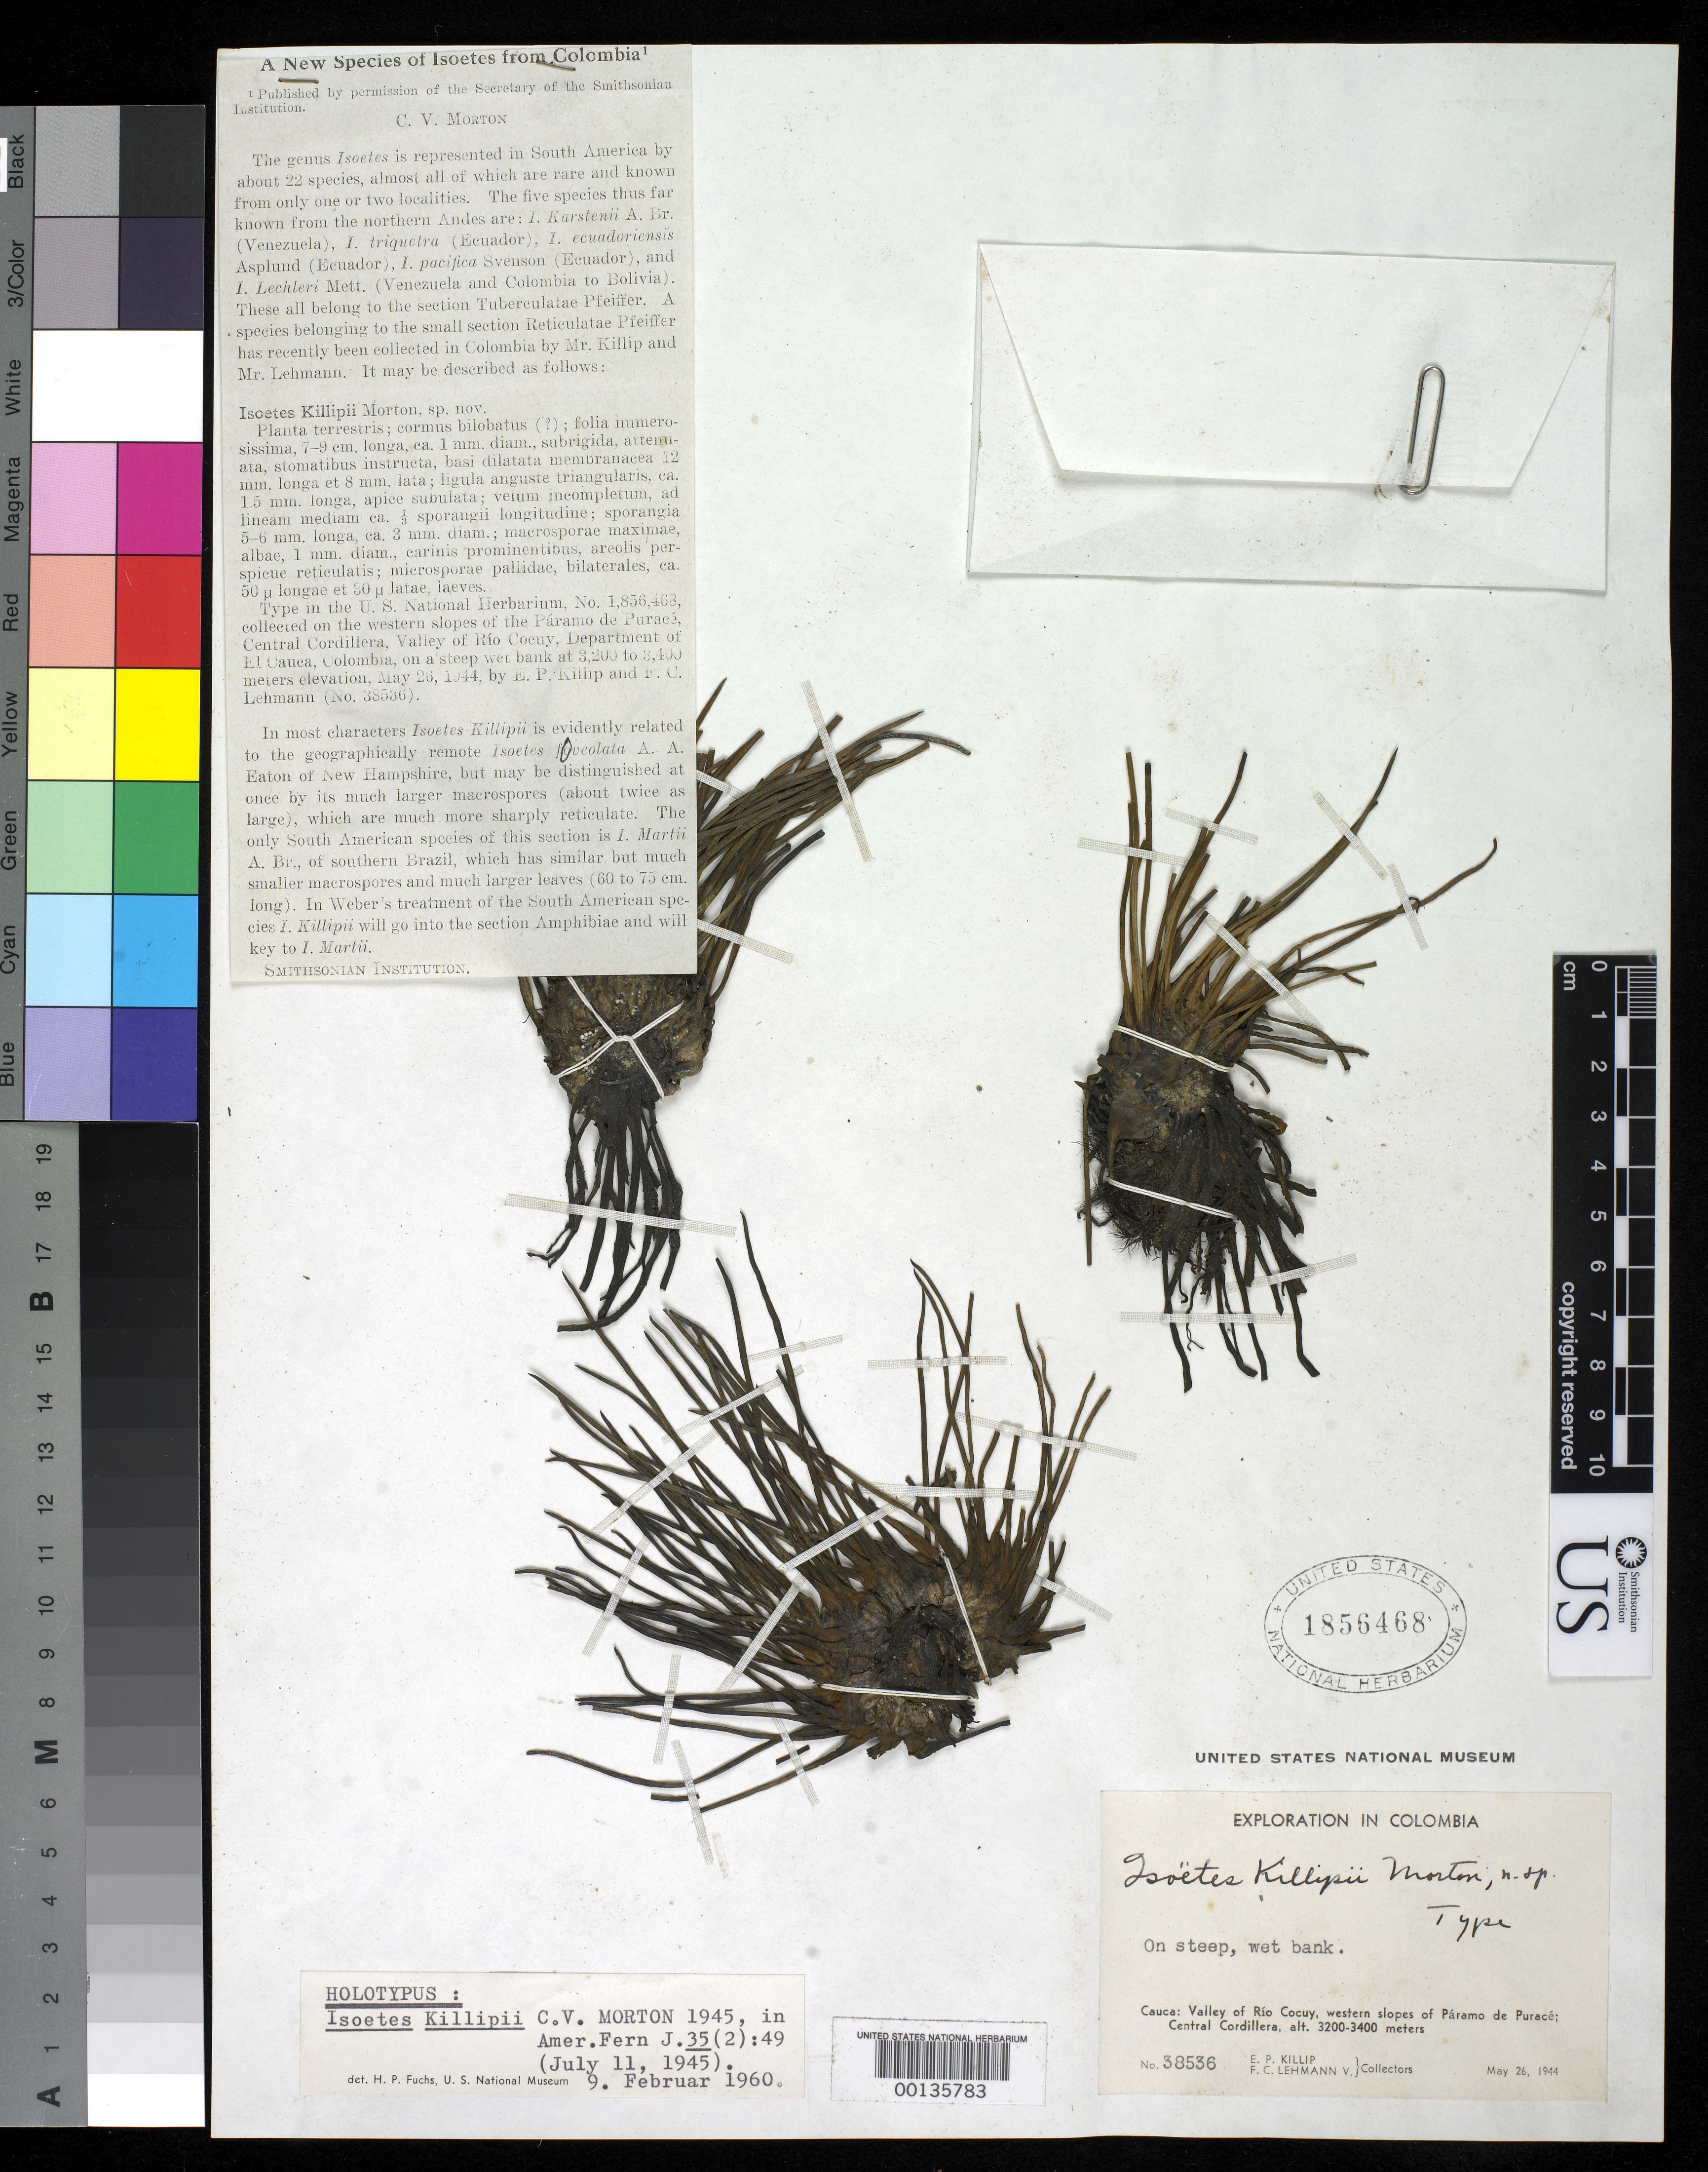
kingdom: Plantae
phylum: Tracheophyta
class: Lycopodiopsida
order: Isoetales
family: Isoetaceae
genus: Isoetes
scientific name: Isoetes killipii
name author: C.V. Morton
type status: Holotype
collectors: E. P. Killip & F. C. Lehmann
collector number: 38536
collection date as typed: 26 May 1944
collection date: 1944-05-26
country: Colombia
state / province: Cauca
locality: Valley of Rio Cocuy, western slopes of Paramo de Purace, Central Cordillera.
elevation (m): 3200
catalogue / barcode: US 1856468